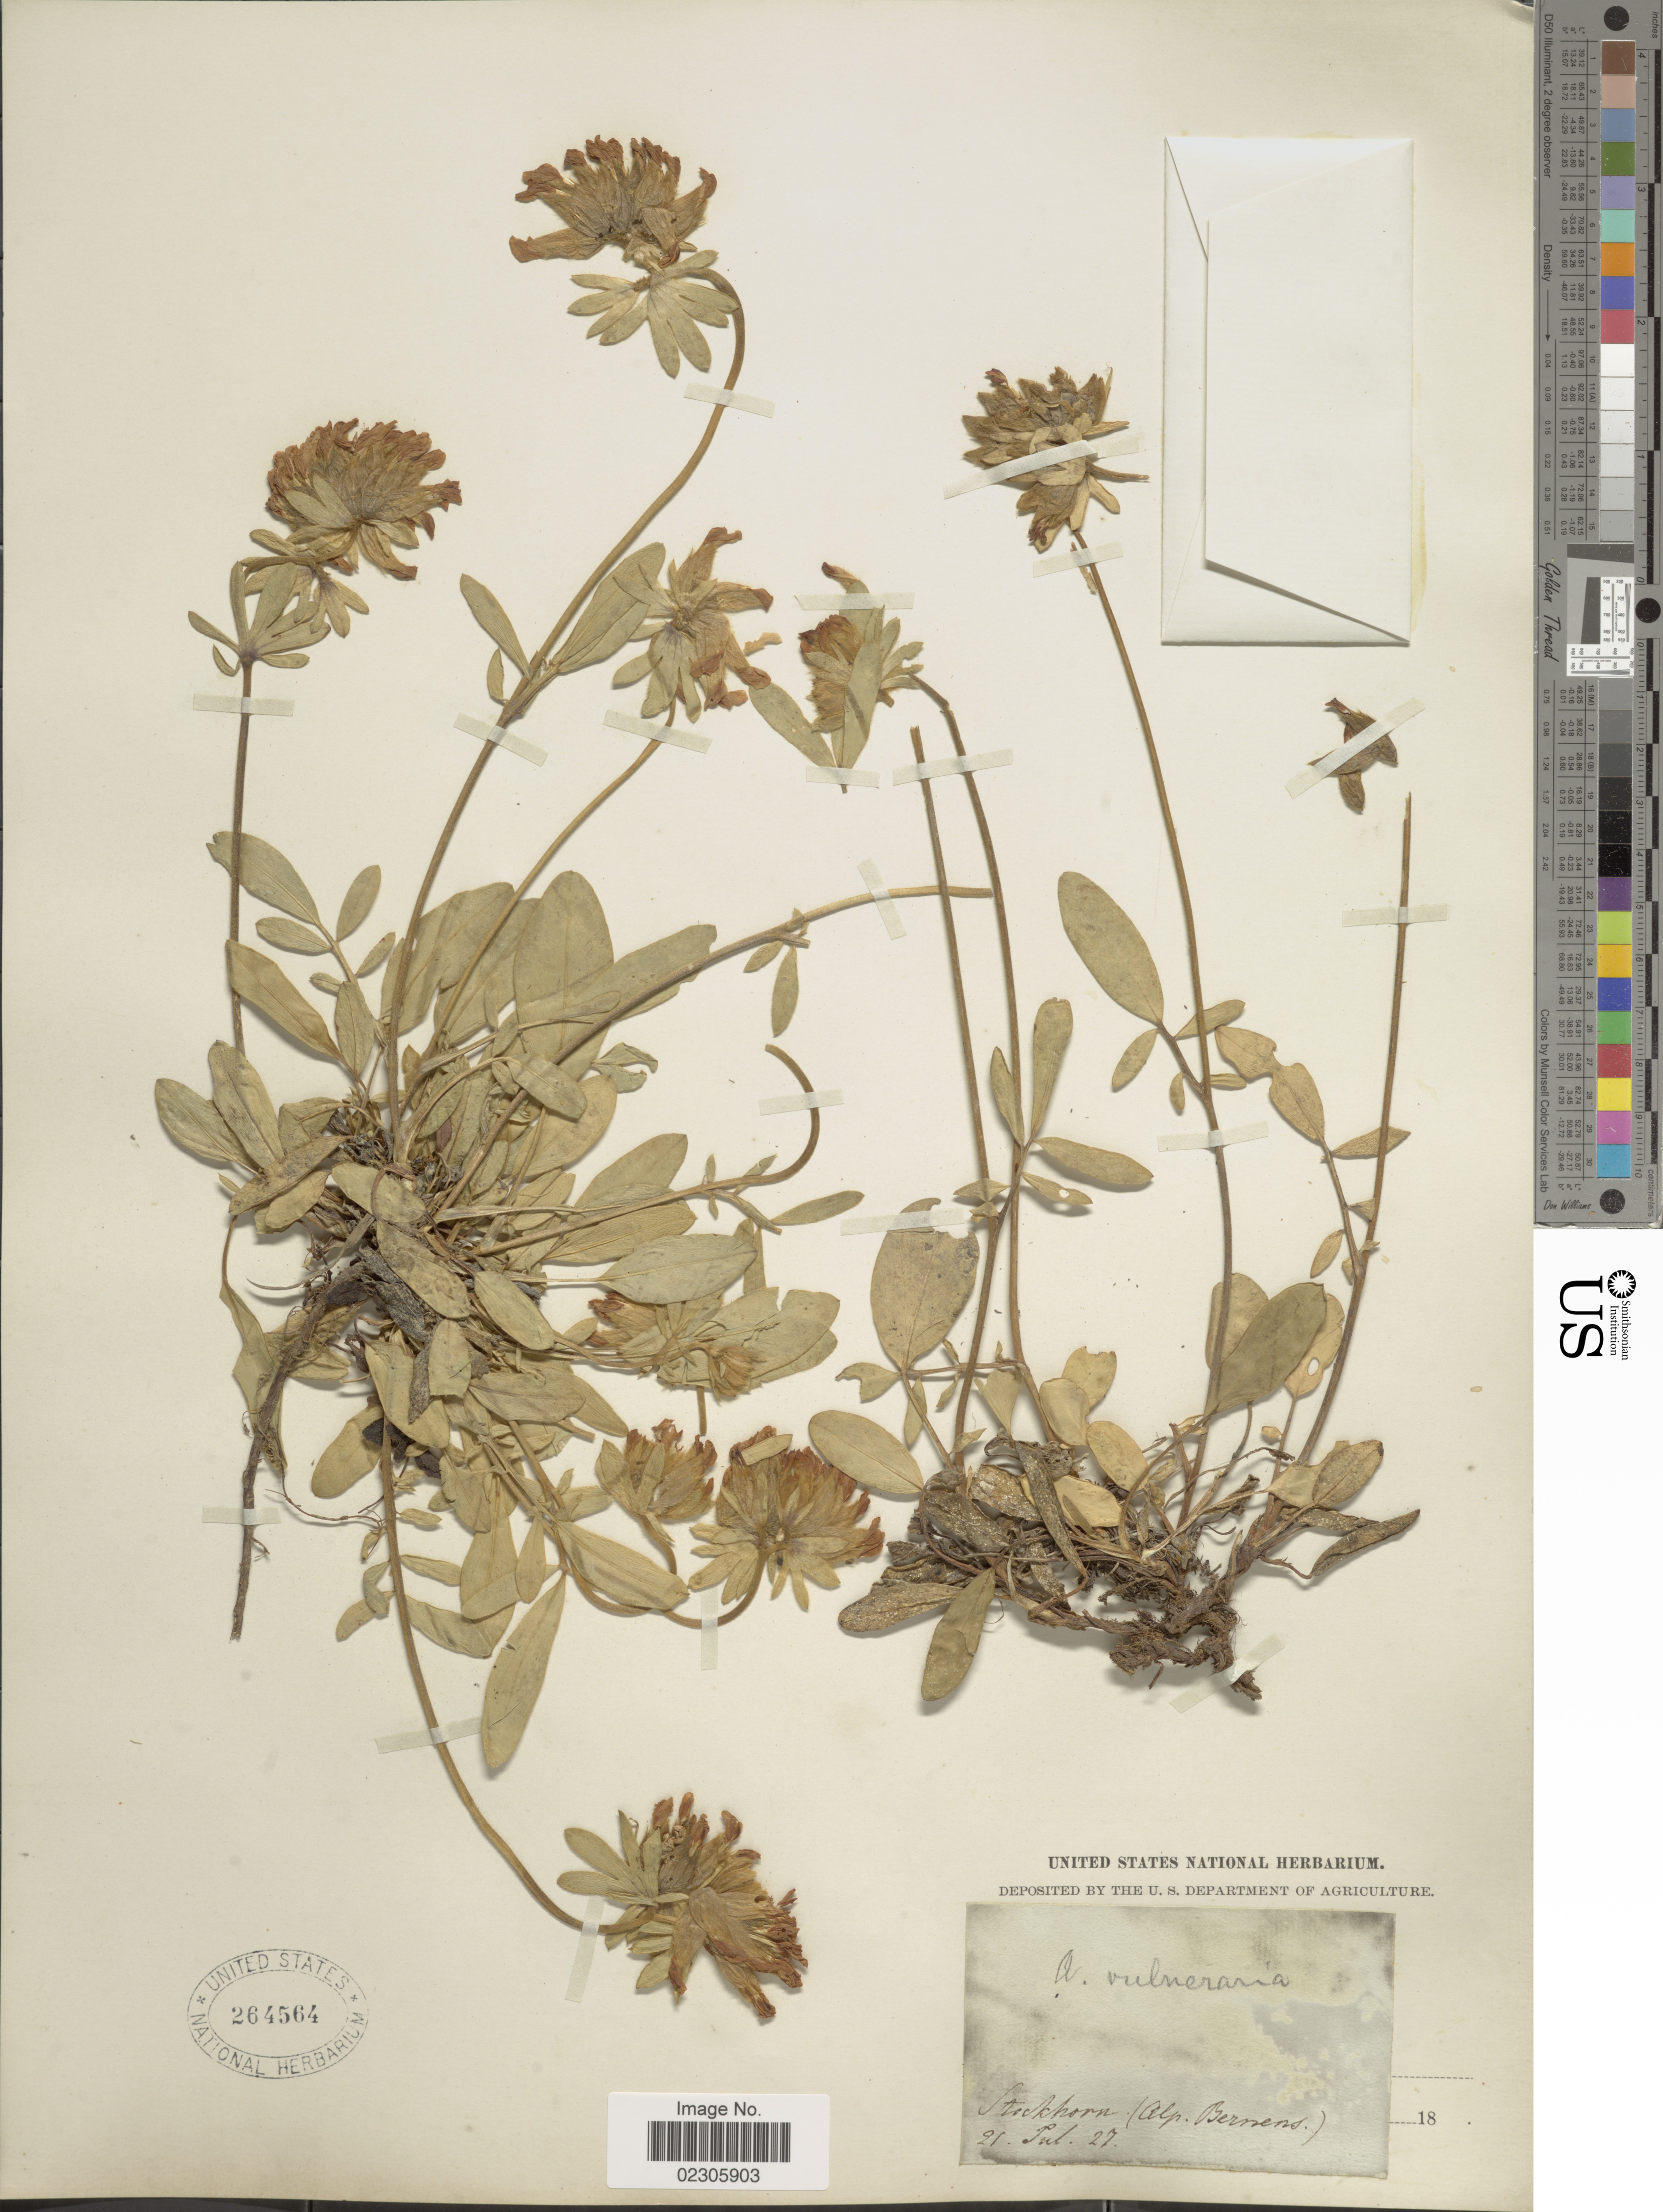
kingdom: Plantae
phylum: Tracheophyta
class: Magnoliopsida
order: Fabales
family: Fabaceae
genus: Anthyllis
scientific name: Anthyllis vulneraria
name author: L.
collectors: U.S. National Herbarium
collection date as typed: Transcribed d/m/y: 21/7/27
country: Switzerland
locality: Stockhorn (Alp. Bernens)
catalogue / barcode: US 264564